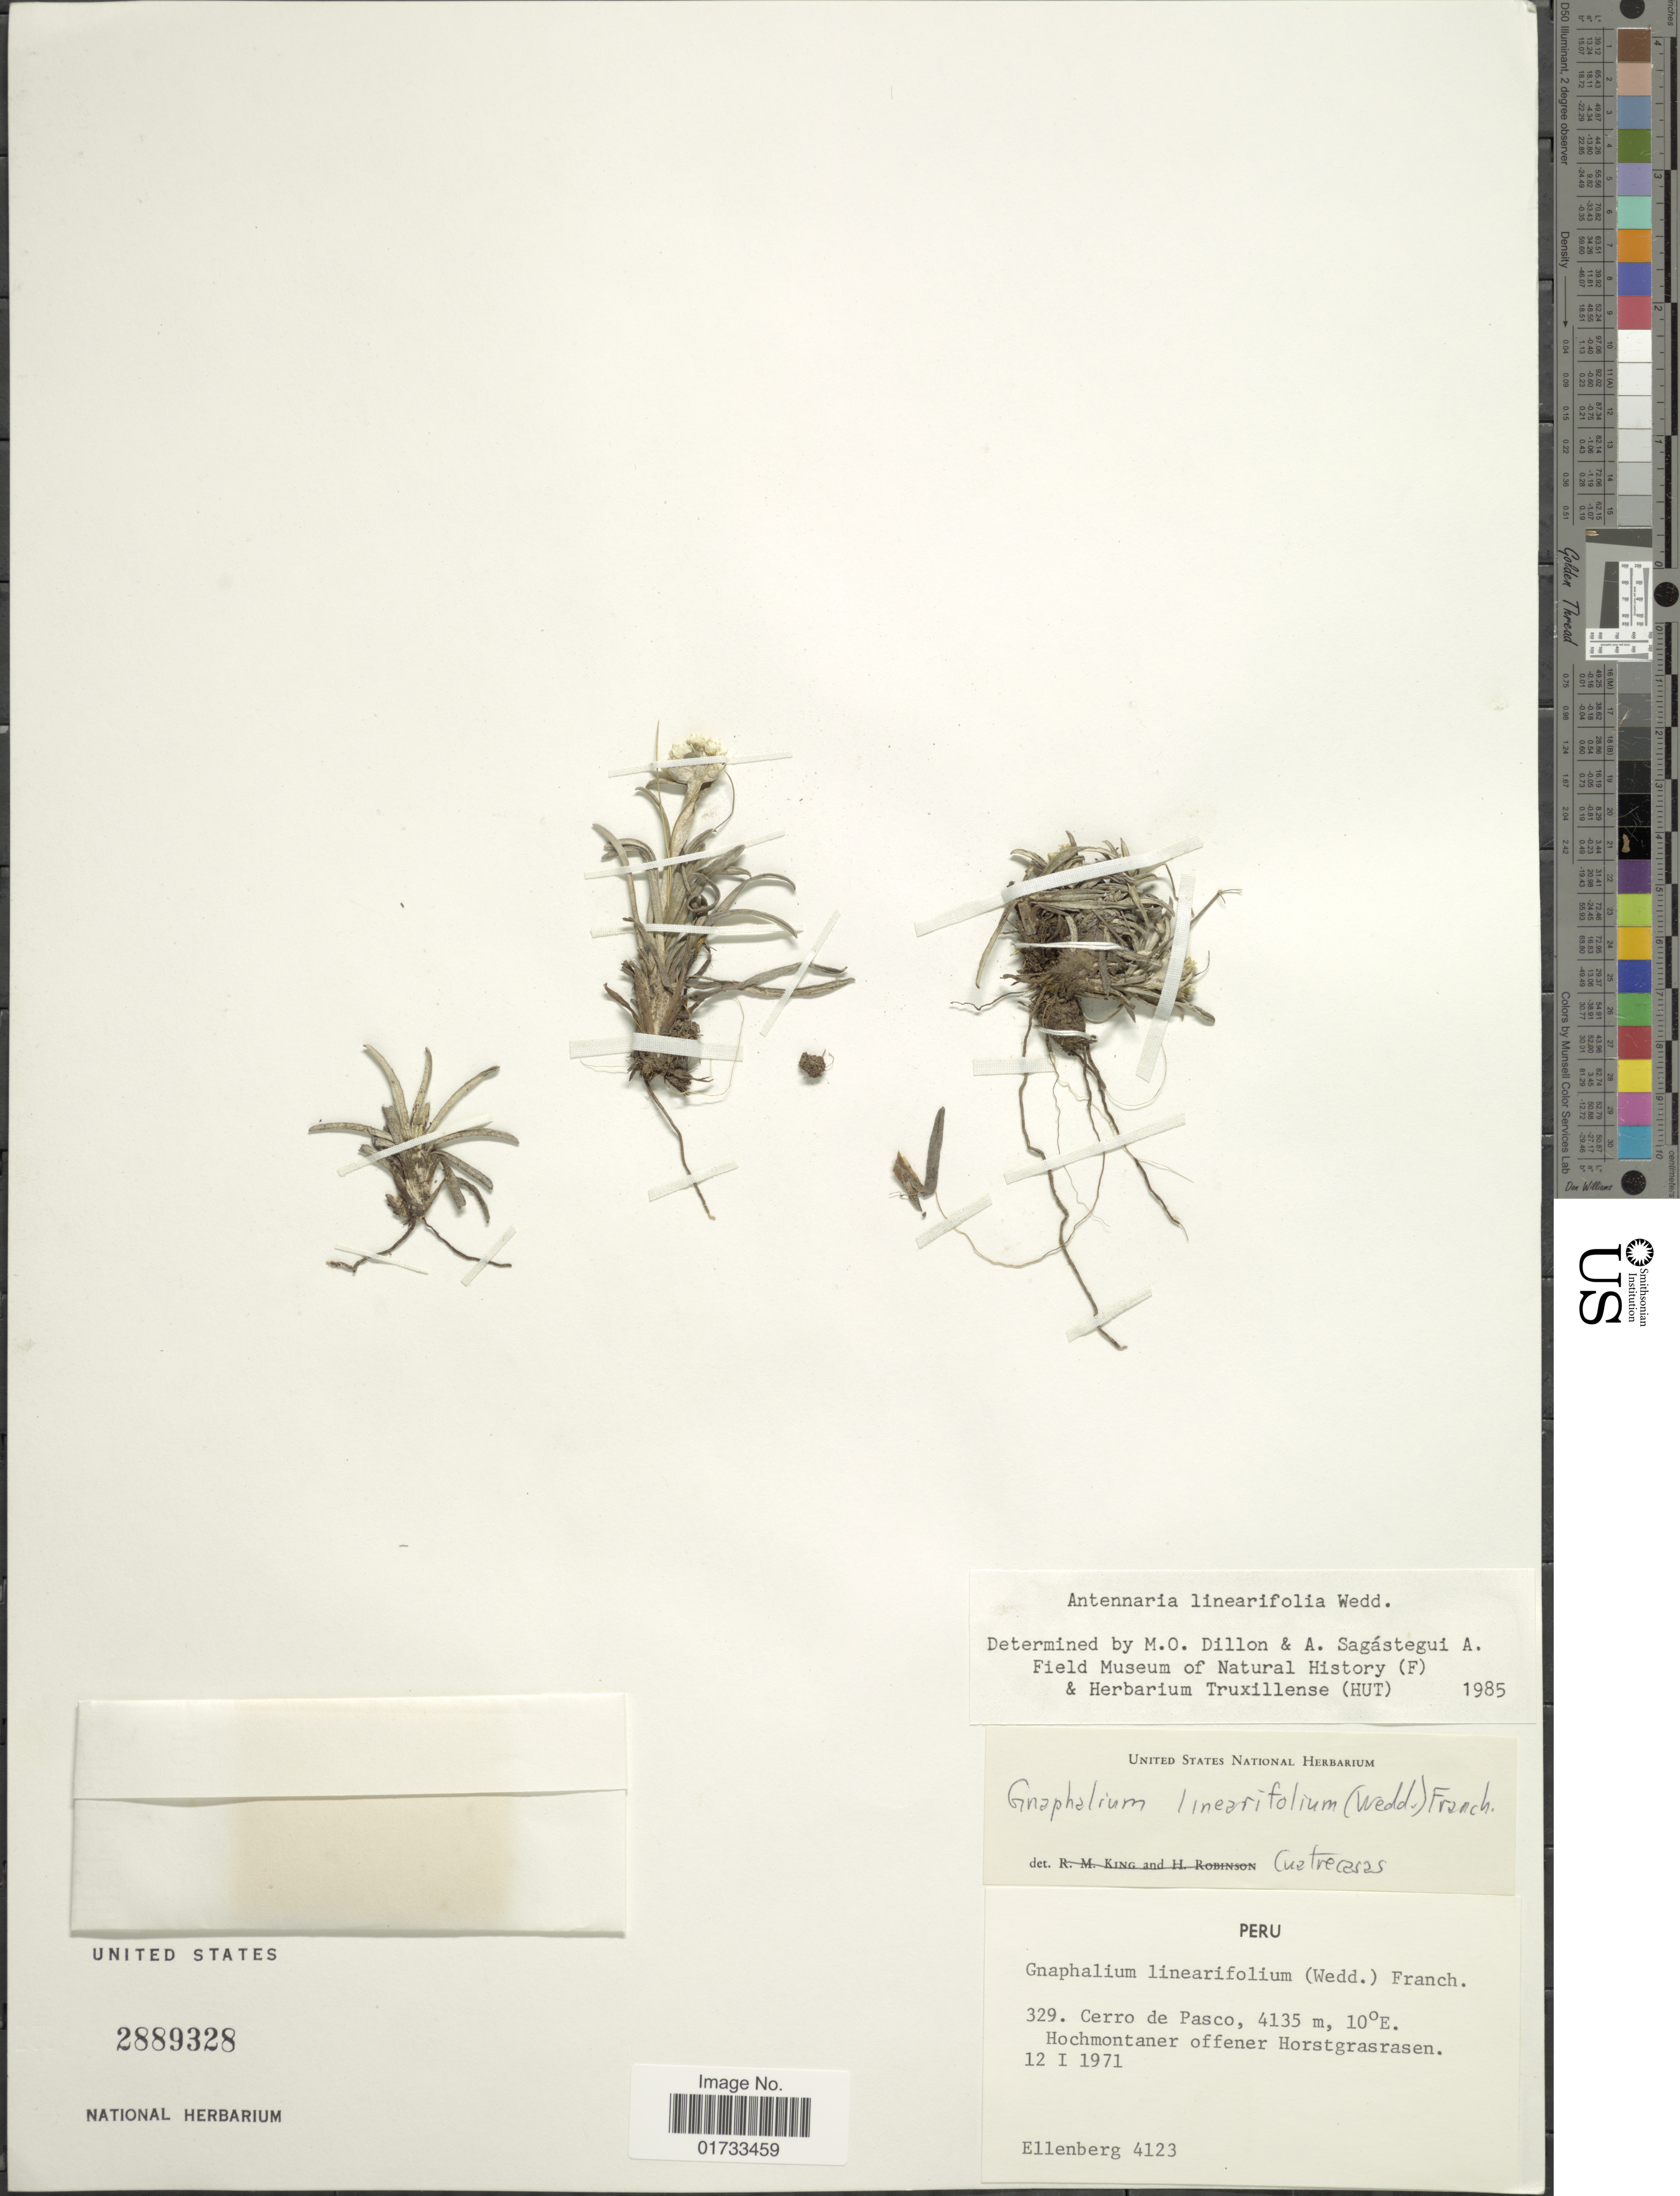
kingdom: Plantae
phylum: Tracheophyta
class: Magnoliopsida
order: Asterales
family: Asteraceae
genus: Quasiantennaria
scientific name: Quasiantennaria linearifolia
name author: (Wedd.) R.J. Bayer & M.O. Dillon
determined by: Nesom, Guy L.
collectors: H. Ellenberg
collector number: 4123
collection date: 1971-01-12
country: Peru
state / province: Pasco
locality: Cerro de Pasco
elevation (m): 4135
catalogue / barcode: US 2889328